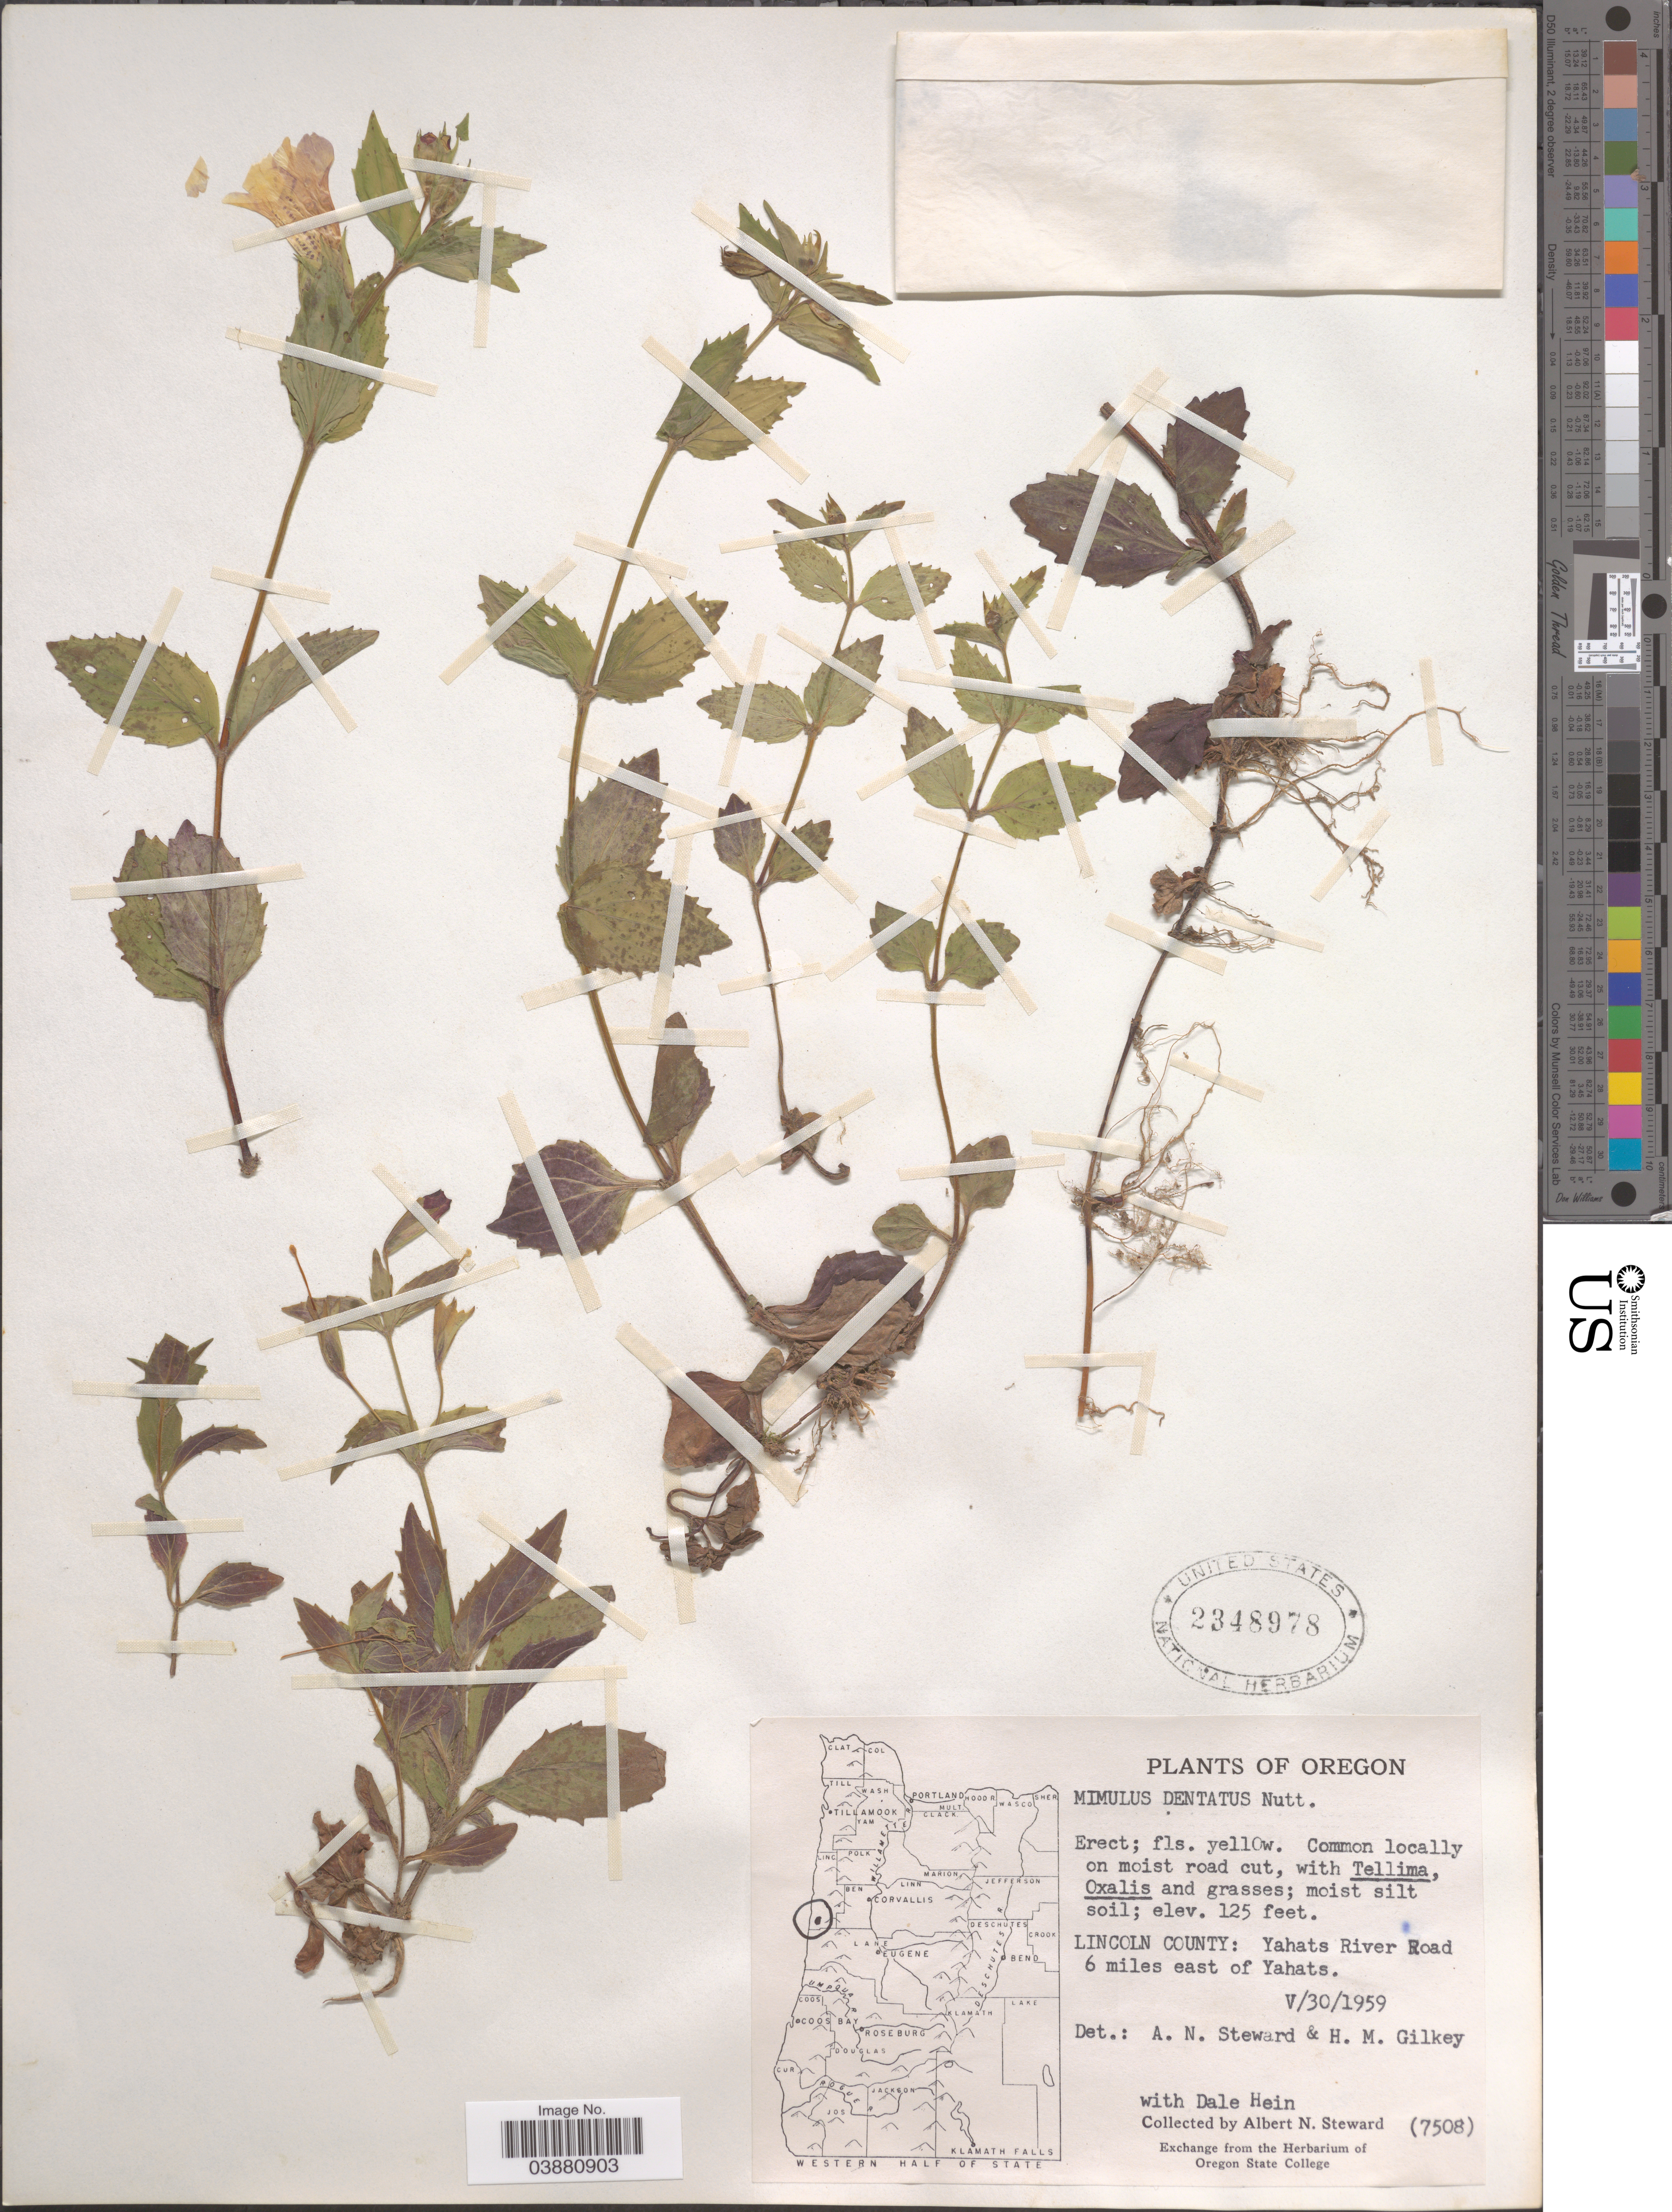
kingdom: Plantae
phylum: Tracheophyta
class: Magnoliopsida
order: Lamiales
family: Phrymaceae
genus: Mimulus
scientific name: Mimulus dentatus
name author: Nutt. ex Benth.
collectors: A. N. Steward & D. Hein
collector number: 7508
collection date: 1959-05-30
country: United States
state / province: Oregon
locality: Lincoln County: Yahats River Road, 6 miles east of Yahats.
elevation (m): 38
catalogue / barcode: US 2348978